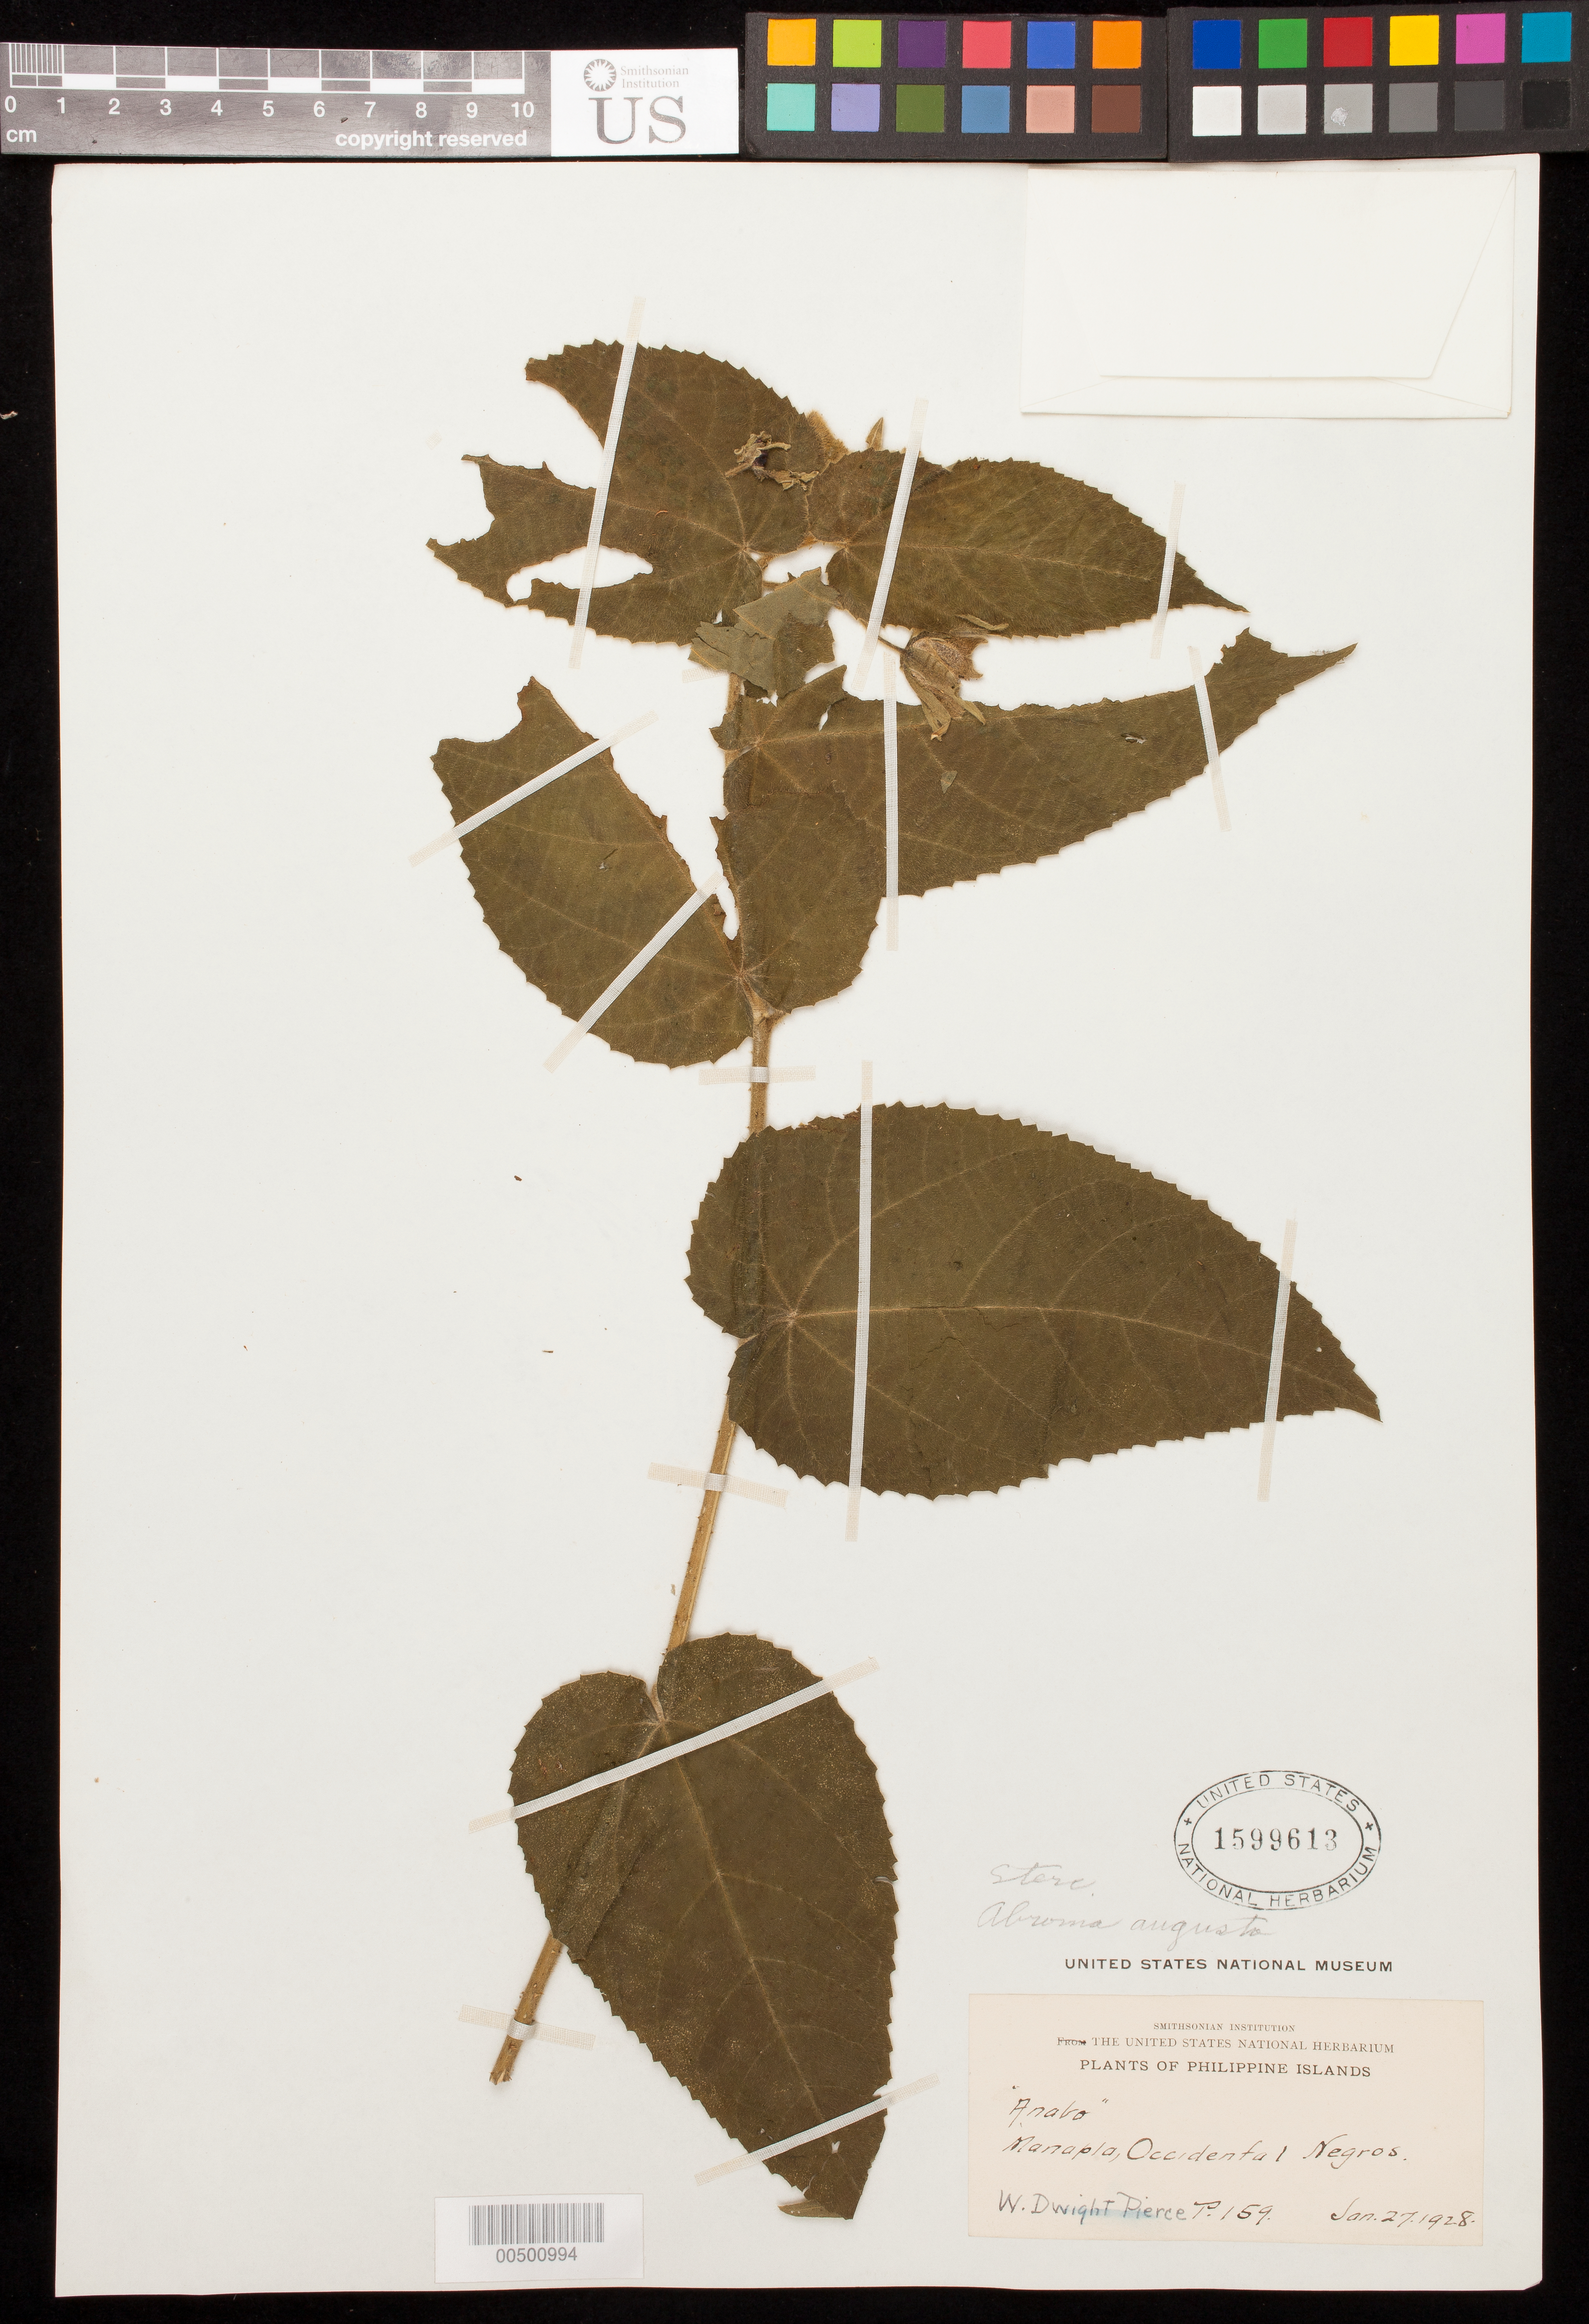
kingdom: Plantae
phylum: Tracheophyta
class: Magnoliopsida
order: Malvales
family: Malvaceae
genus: Abroma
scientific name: Abroma augusta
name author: (L.) L. f.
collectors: W. Pierce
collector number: P.159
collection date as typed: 27 Jan 1928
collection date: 1928-01-27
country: Philippines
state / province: Western Visayas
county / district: Negros Occidental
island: Negros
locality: Manapla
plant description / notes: Common name: Anabo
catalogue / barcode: US 1599613